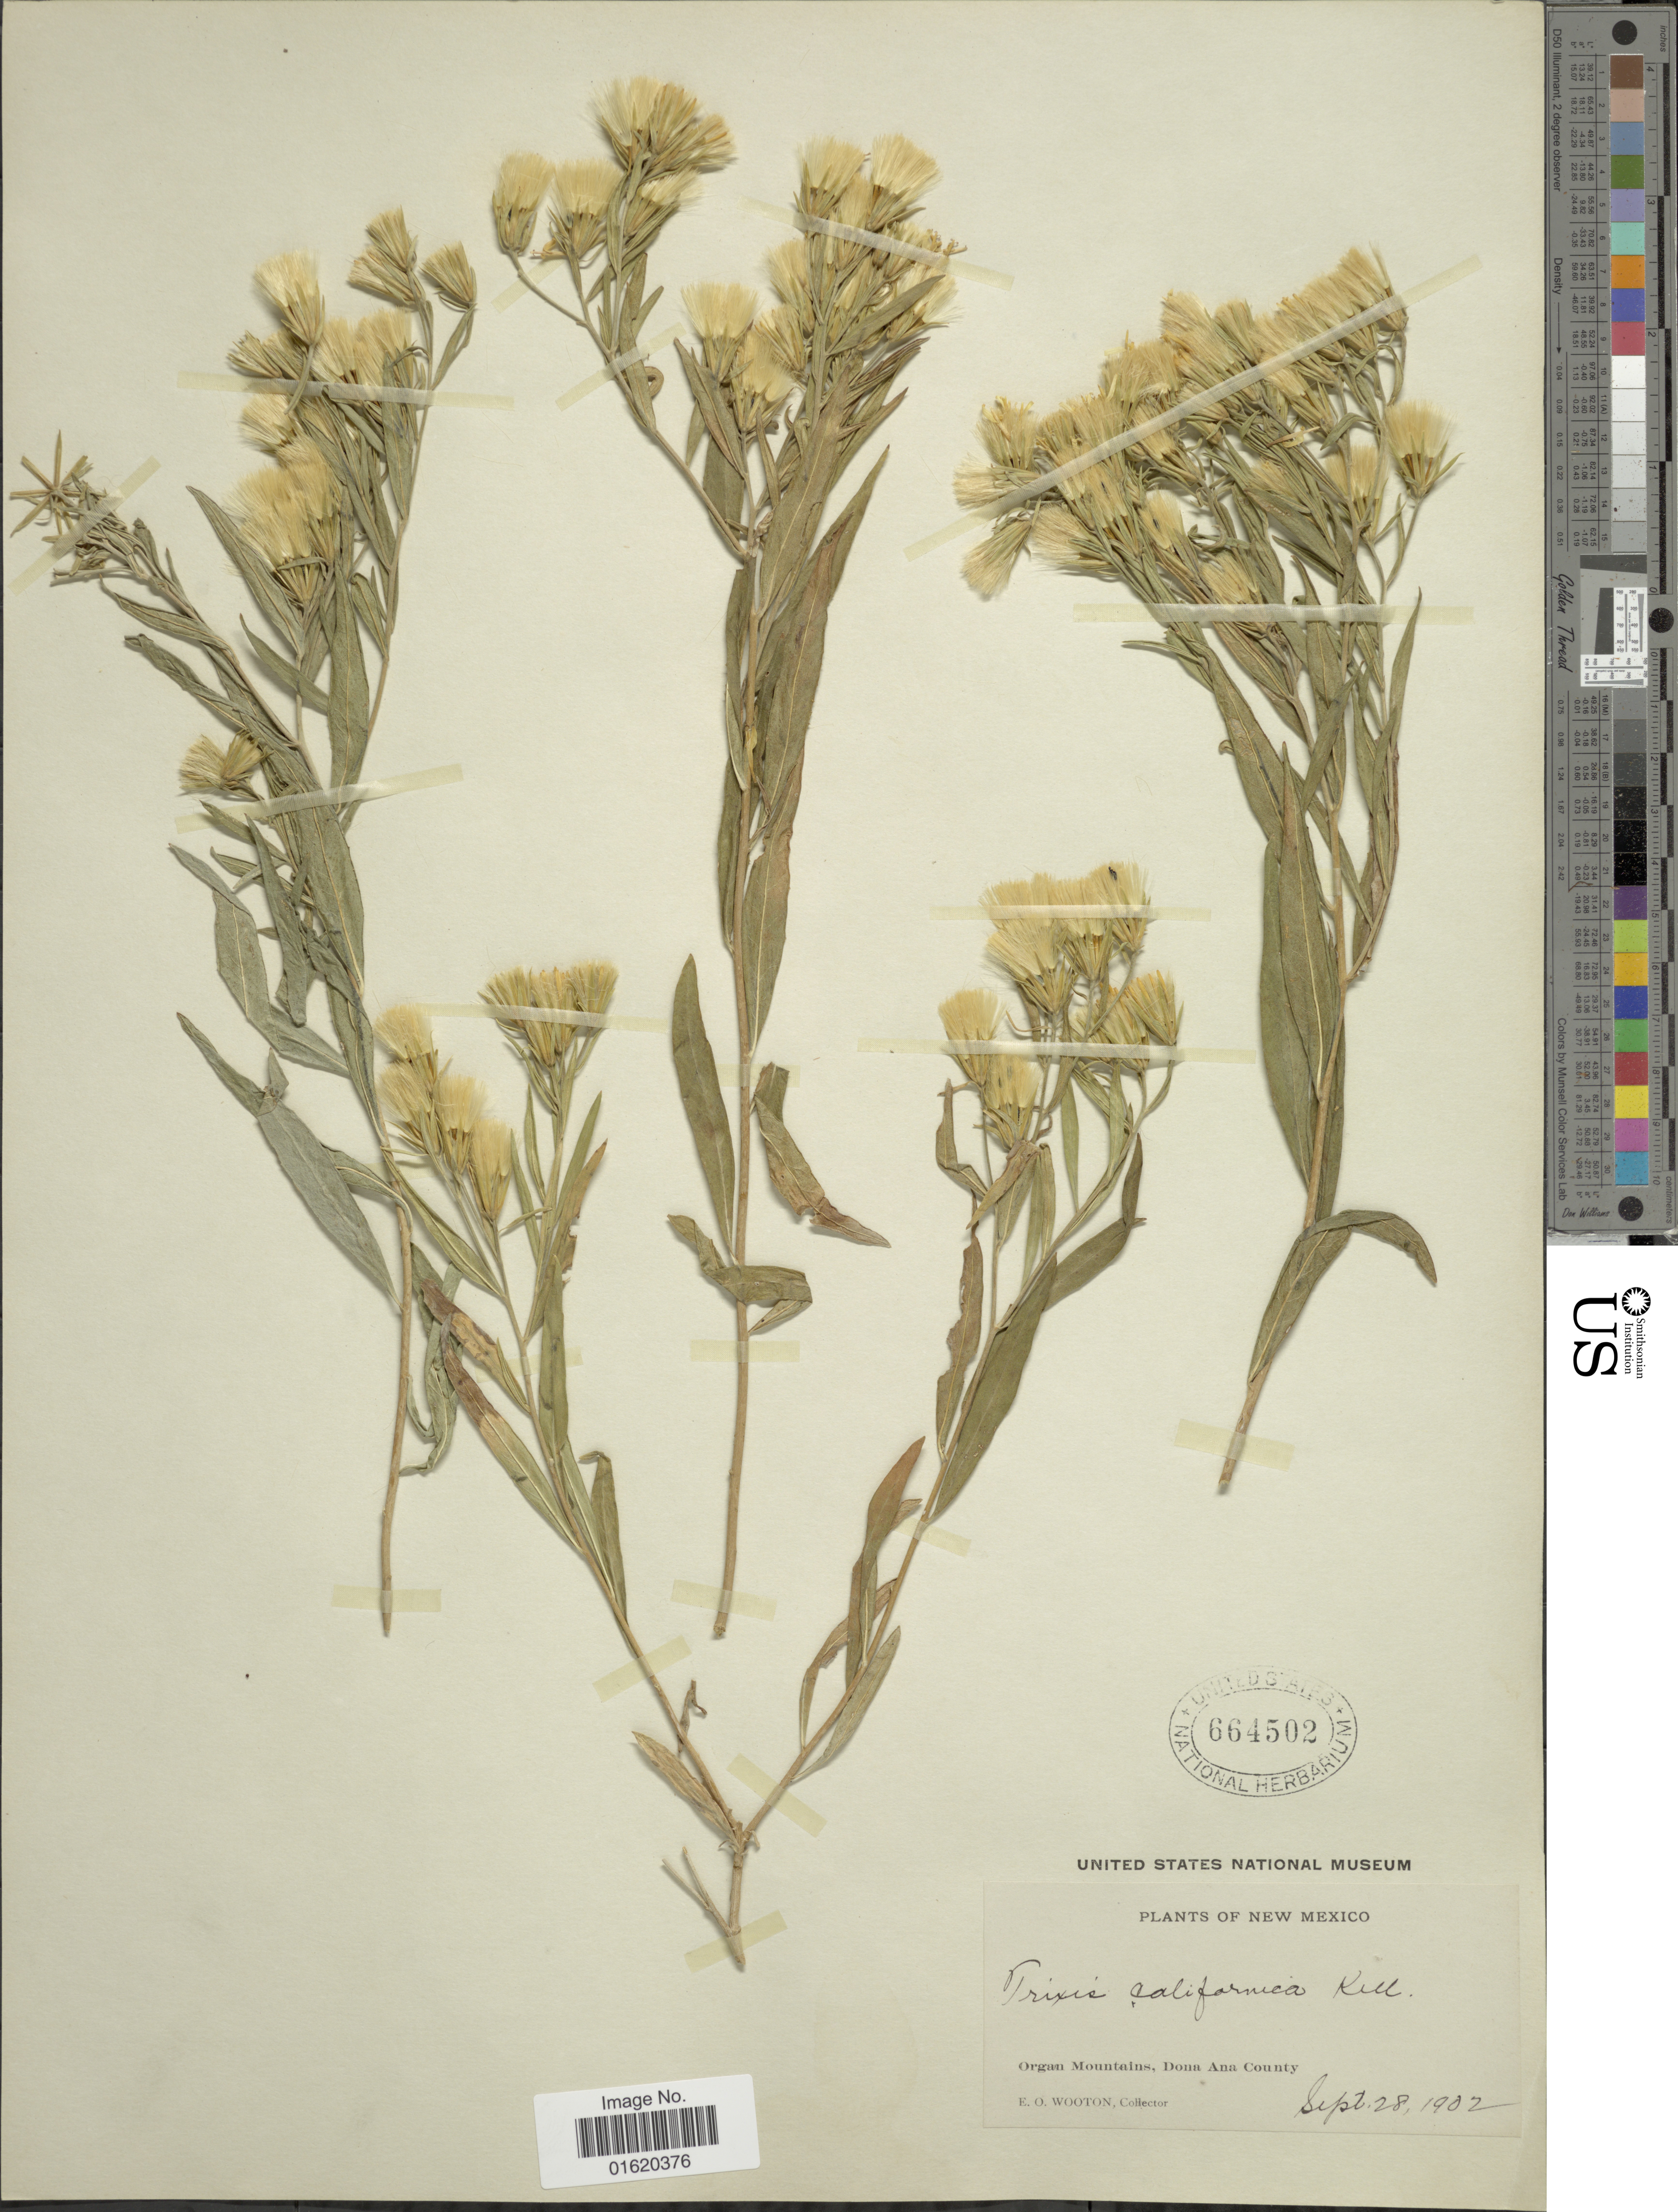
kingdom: Plantae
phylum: Tracheophyta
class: Magnoliopsida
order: Asterales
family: Asteraceae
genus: Trixis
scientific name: Trixis californica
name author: Kellogg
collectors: E. O. Wooton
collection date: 1902-09-28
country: United States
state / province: New Mexico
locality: Organ Mountains, Donna Ana County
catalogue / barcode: US 664502